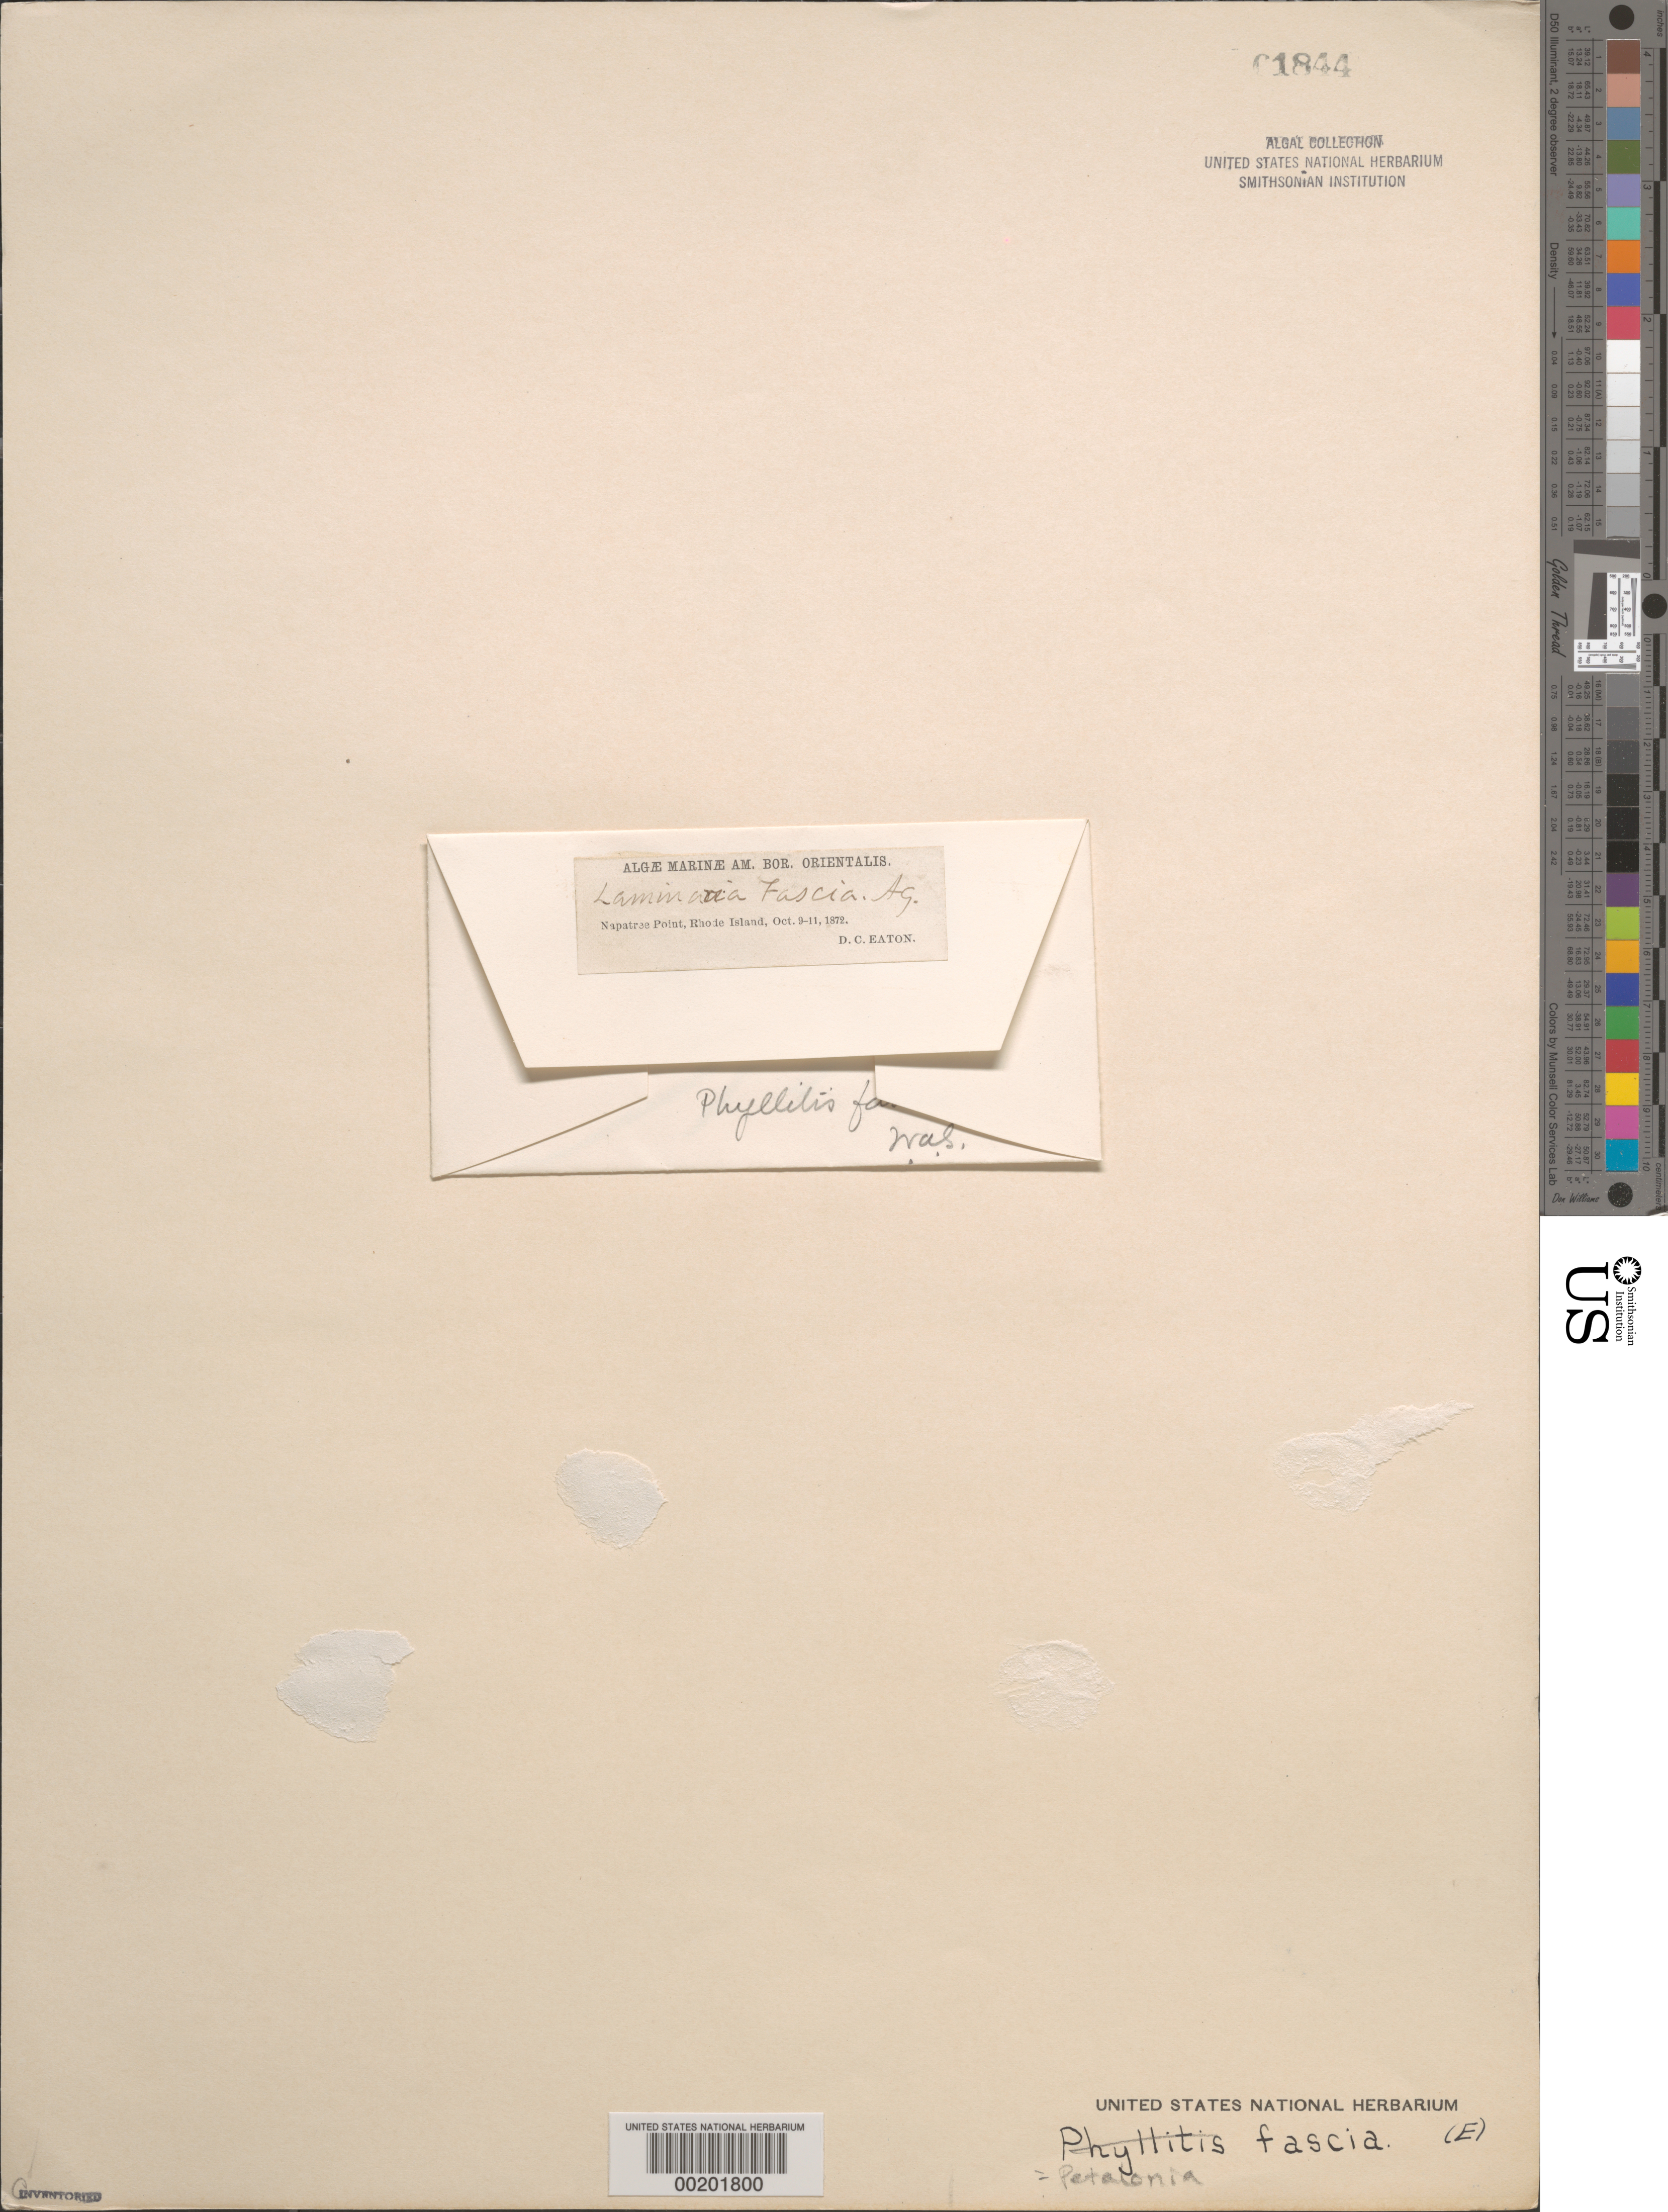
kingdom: Chromista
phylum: Ochrophyta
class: Phaeophyceae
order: Scytosiphonales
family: Scytosiphonaceae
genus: Petalonia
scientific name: Petalonia fascia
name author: (O.F. Müller) Kuntze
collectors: D. C. Eaton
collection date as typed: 09 Oct 1872 to 11 Oct 1872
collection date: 1872-10-09/1872-10-11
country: United States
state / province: Rhode Island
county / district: Washington County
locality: Napatree Point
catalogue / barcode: US 1844